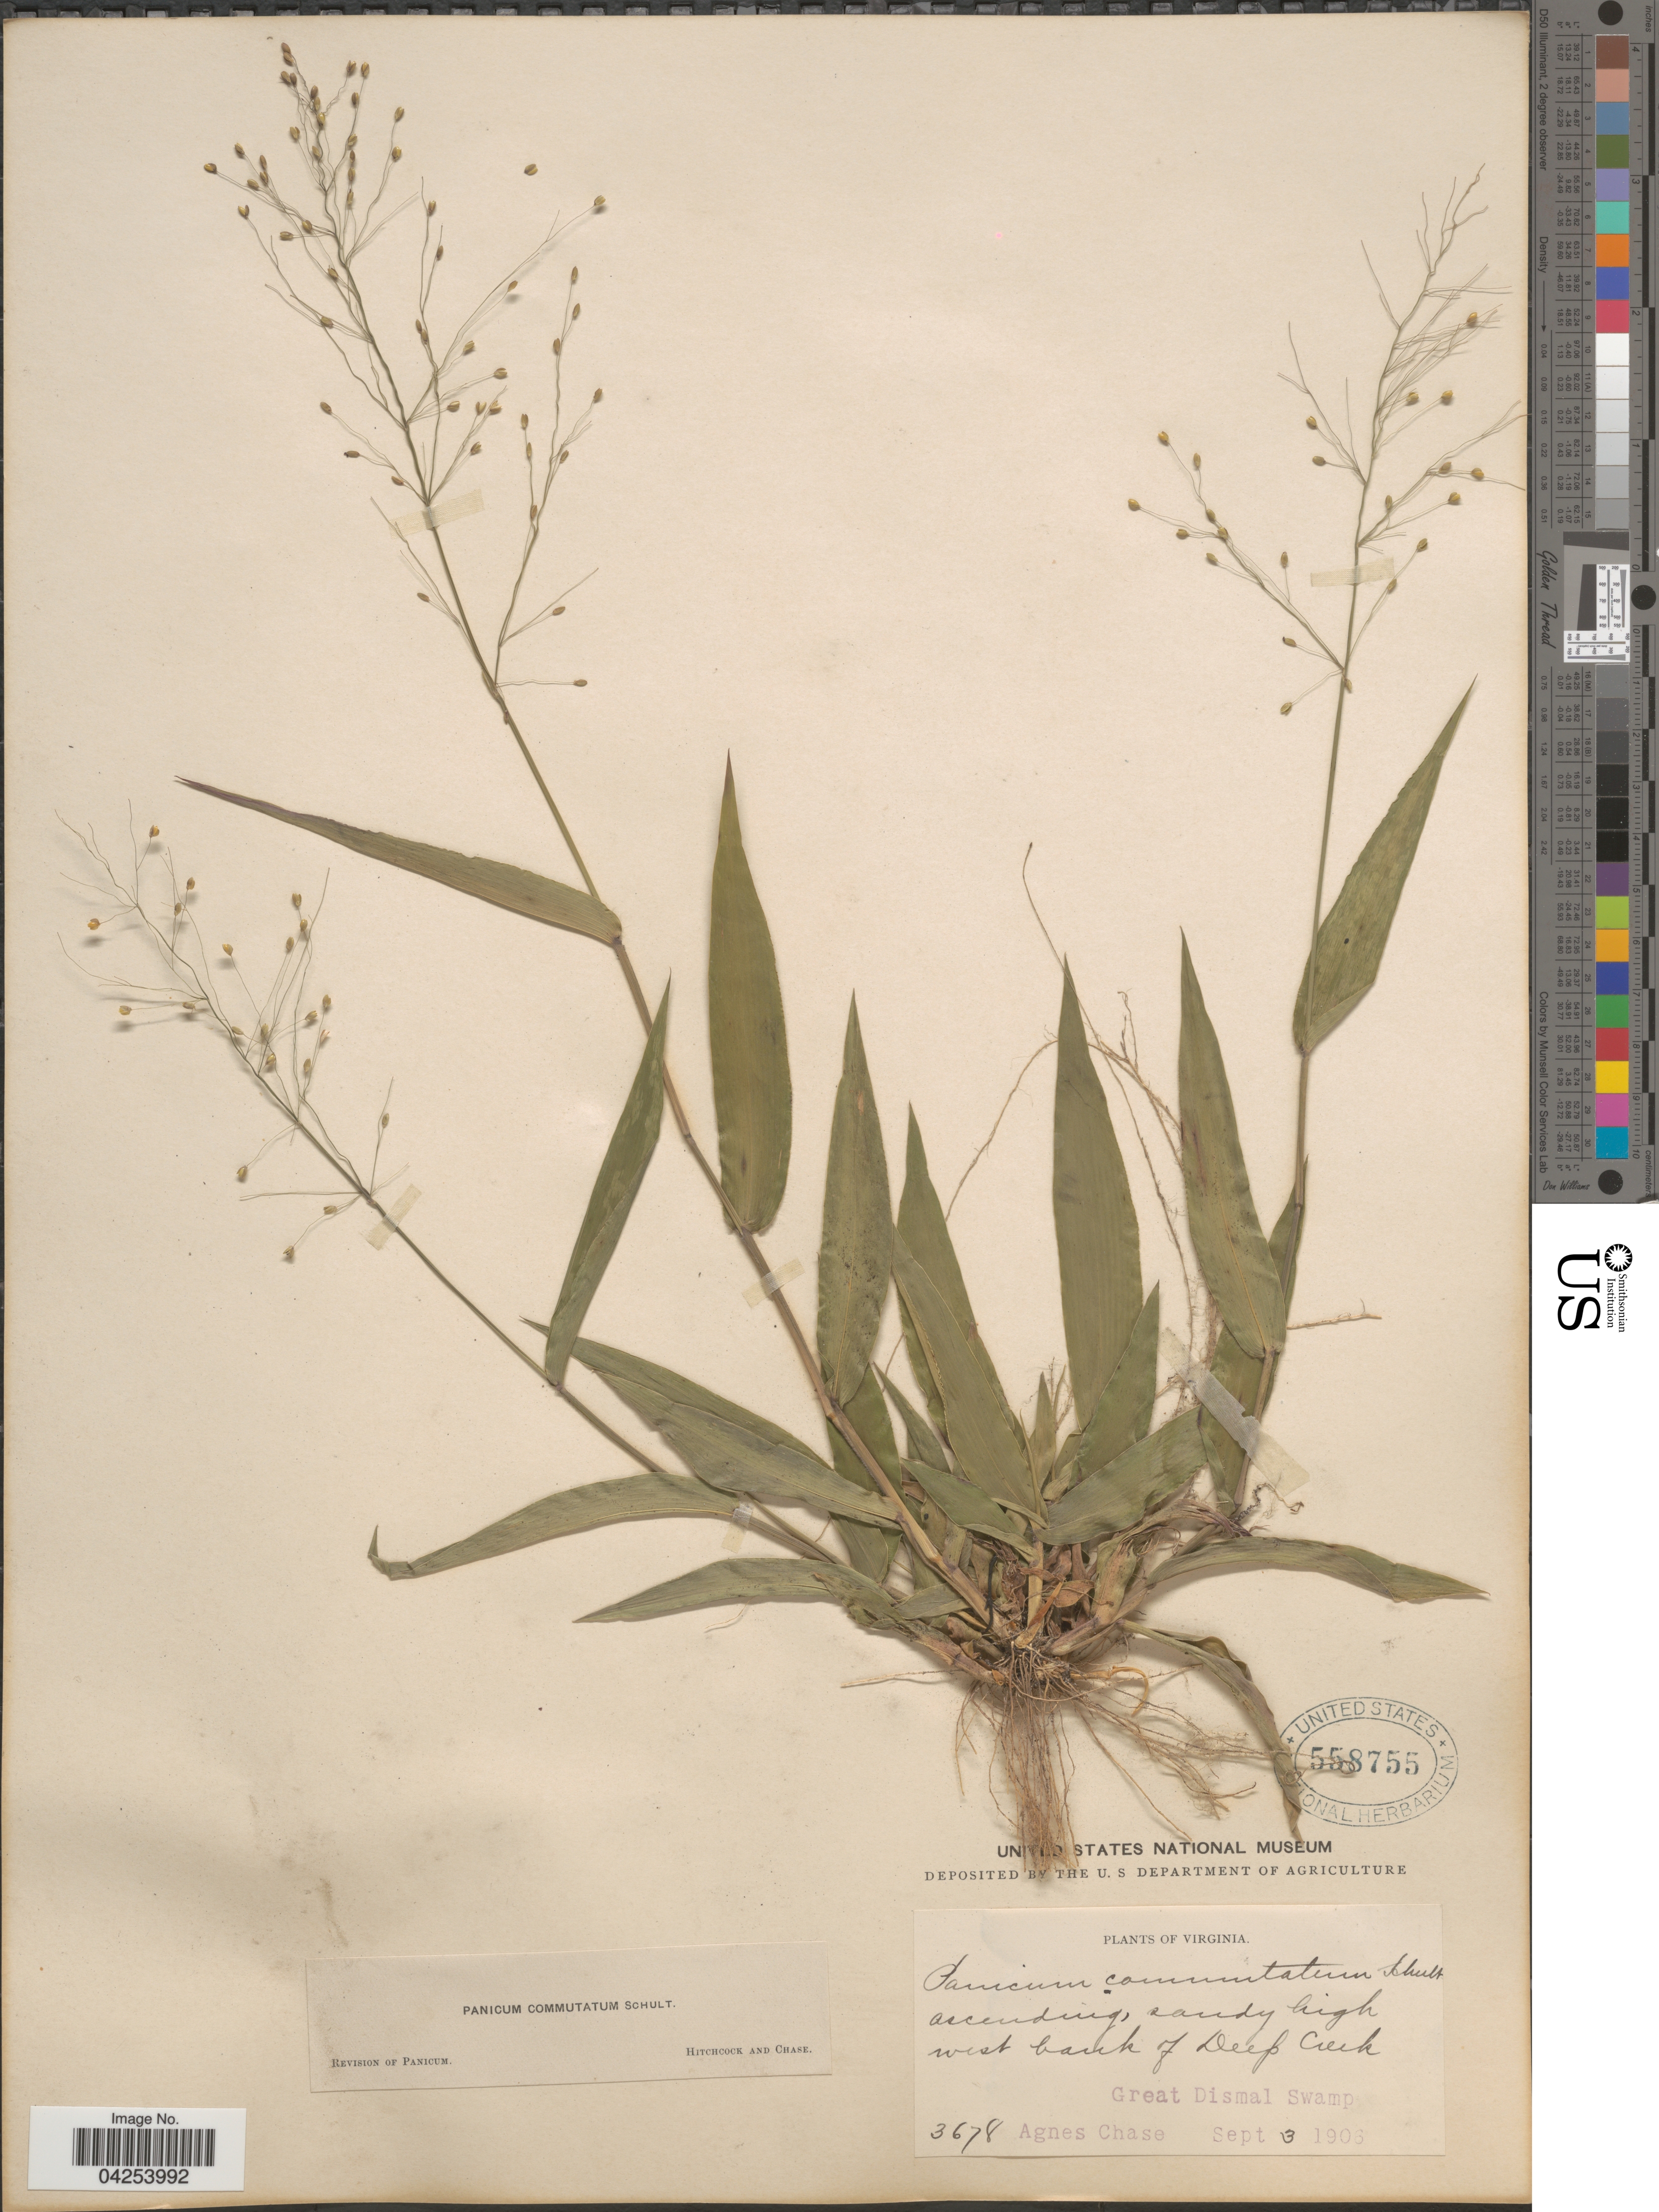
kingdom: Plantae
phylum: Tracheophyta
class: Liliopsida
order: Poales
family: Poaceae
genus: Dichanthelium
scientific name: Dichanthelium commutatum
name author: (Schult.) Gould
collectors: A. Chase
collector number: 3678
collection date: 1906-09-03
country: United States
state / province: Virginia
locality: Sandy high west bank of Deep Creek. Great Dismal Swamp.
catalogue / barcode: US 558755